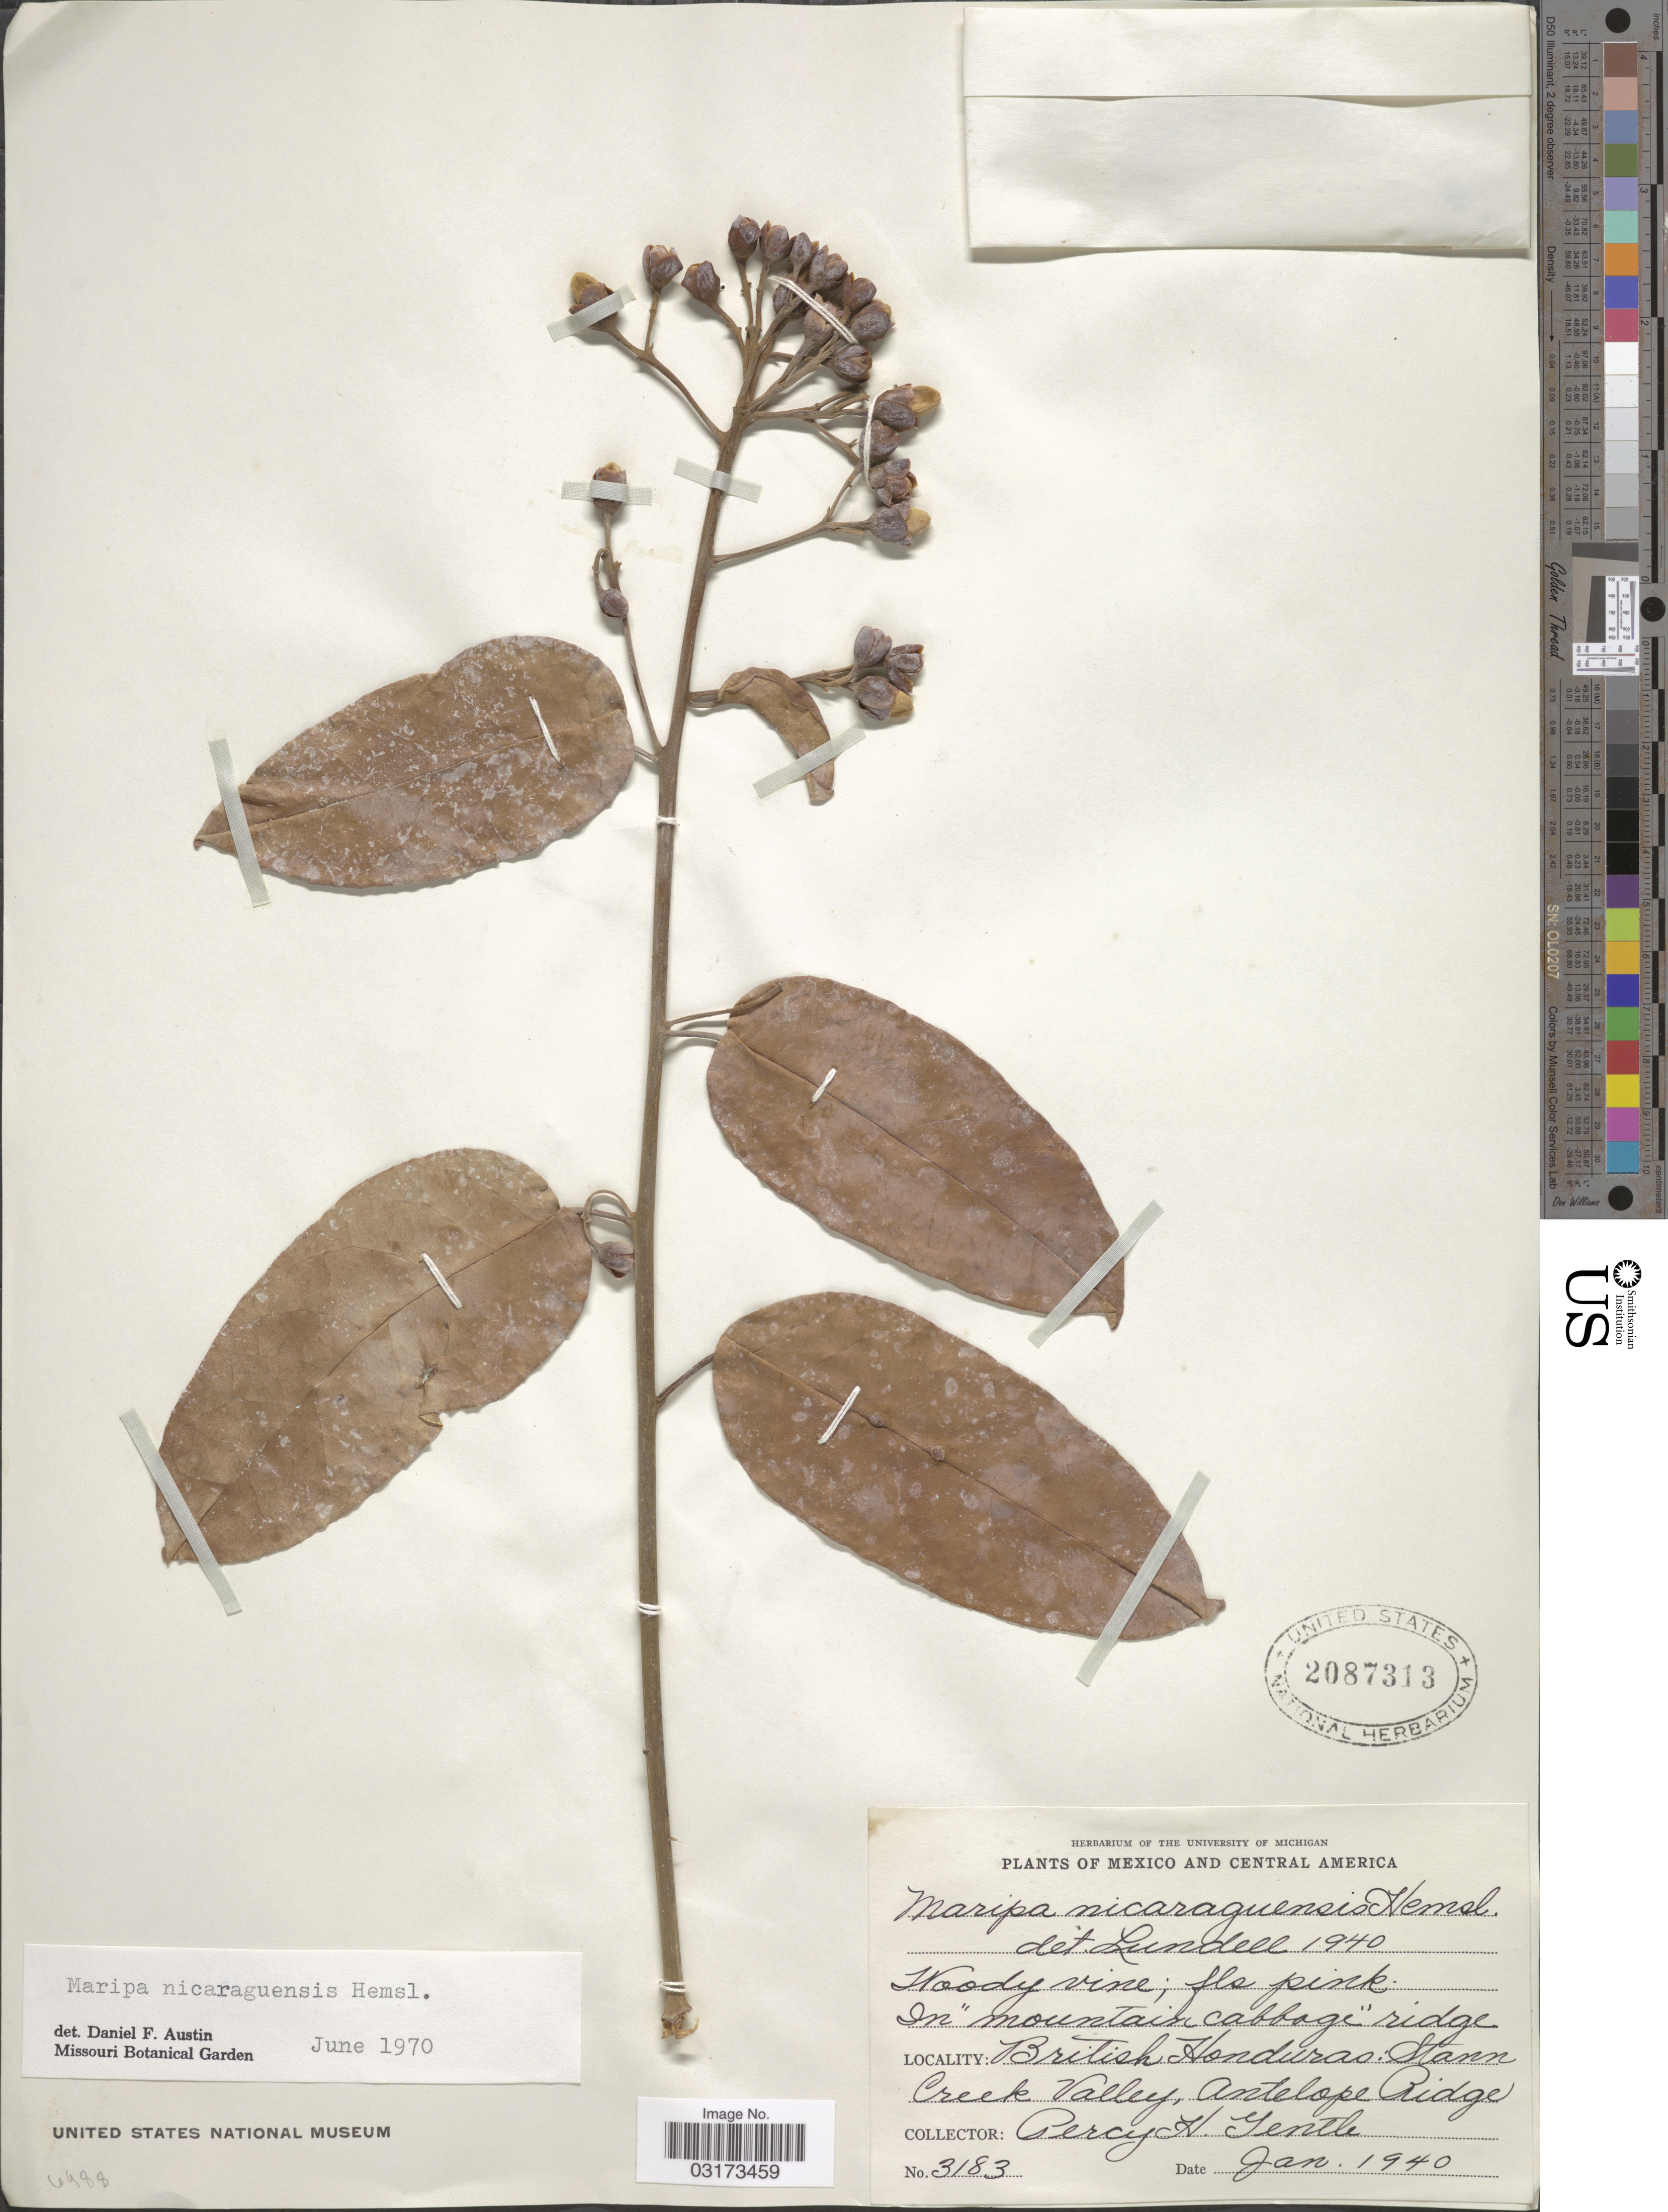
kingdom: Plantae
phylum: Tracheophyta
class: Magnoliopsida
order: Solanales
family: Convolvulaceae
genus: Maripa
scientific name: Maripa nicaraguensis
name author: Hemsl.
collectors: P. H. Gentle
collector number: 3183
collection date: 1940-01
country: Belize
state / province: Stann Creek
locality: British Honduras: Stann Creek Valley, Antelope Ridge.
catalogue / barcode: US 2087313